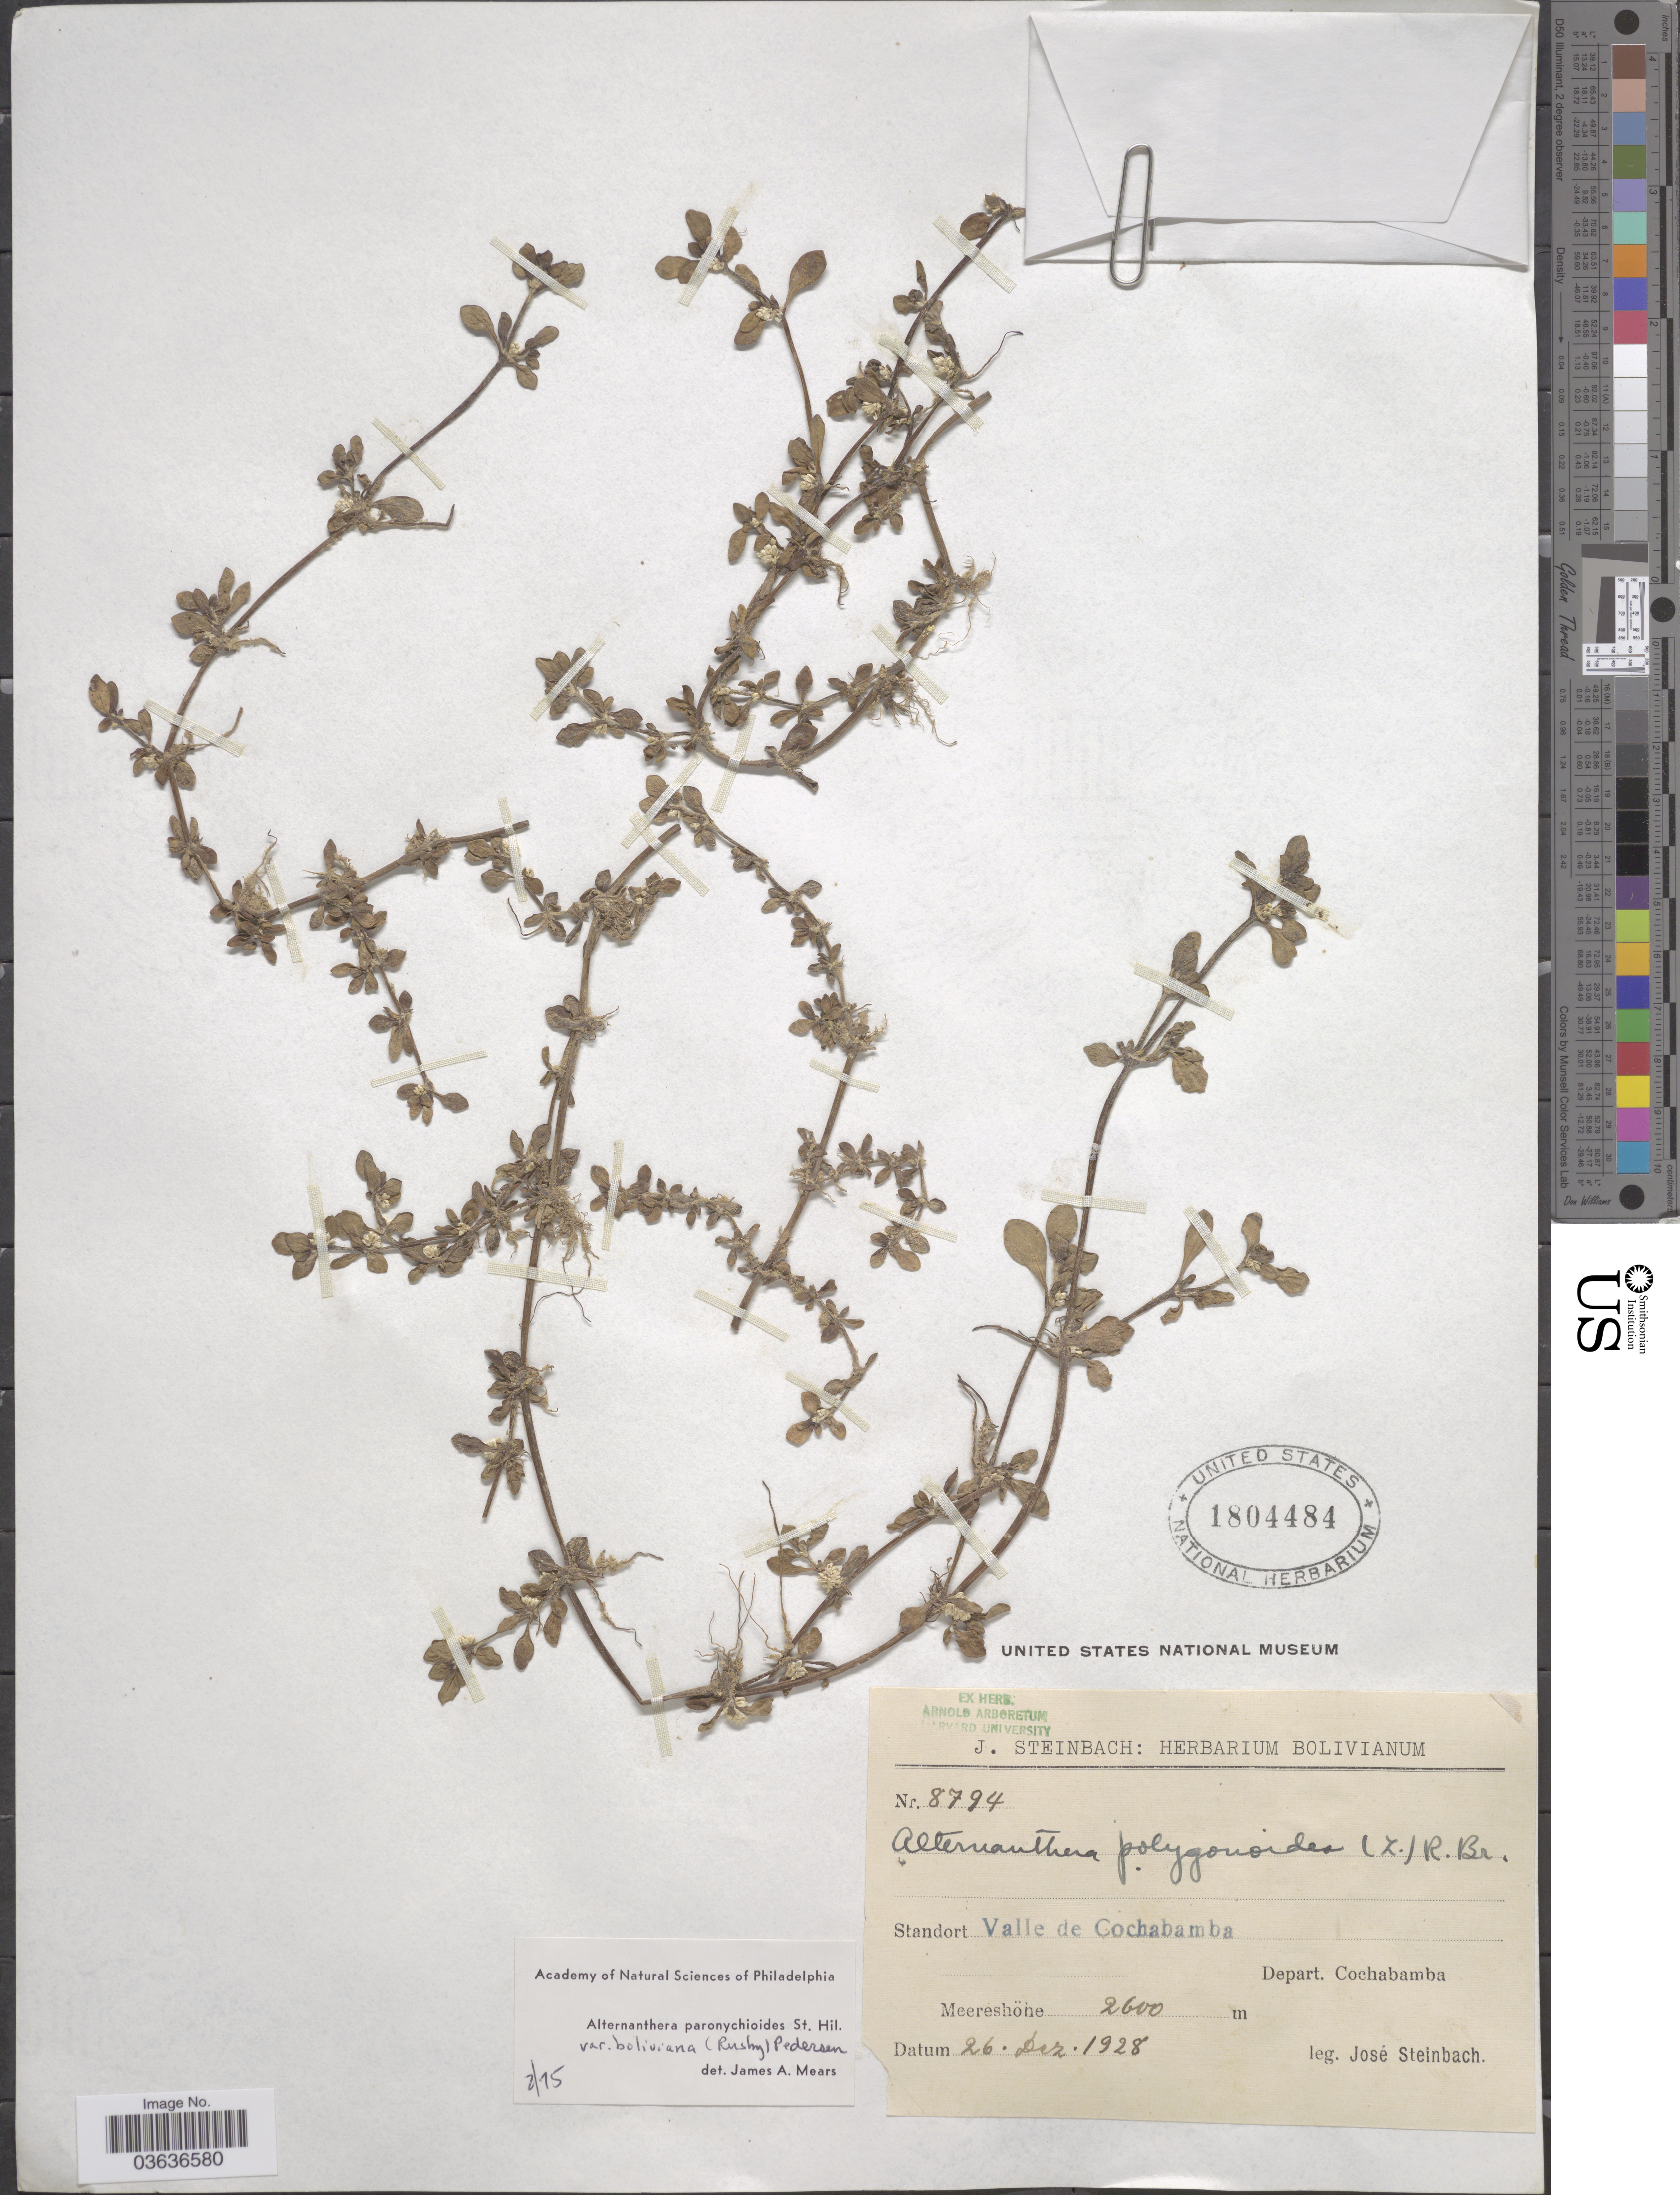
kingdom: Plantae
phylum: Tracheophyta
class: Magnoliopsida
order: Caryophyllales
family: Amaranthaceae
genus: Alternanthera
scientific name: Alternanthera polygonoides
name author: (L.) R. Br. ex Sweet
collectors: J. Steinbach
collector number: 8794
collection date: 1928-12-26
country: Bolivia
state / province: Cochabamba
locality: Valle de Cochabamba. Depart. Cochabamba.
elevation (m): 2600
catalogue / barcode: US 1804484